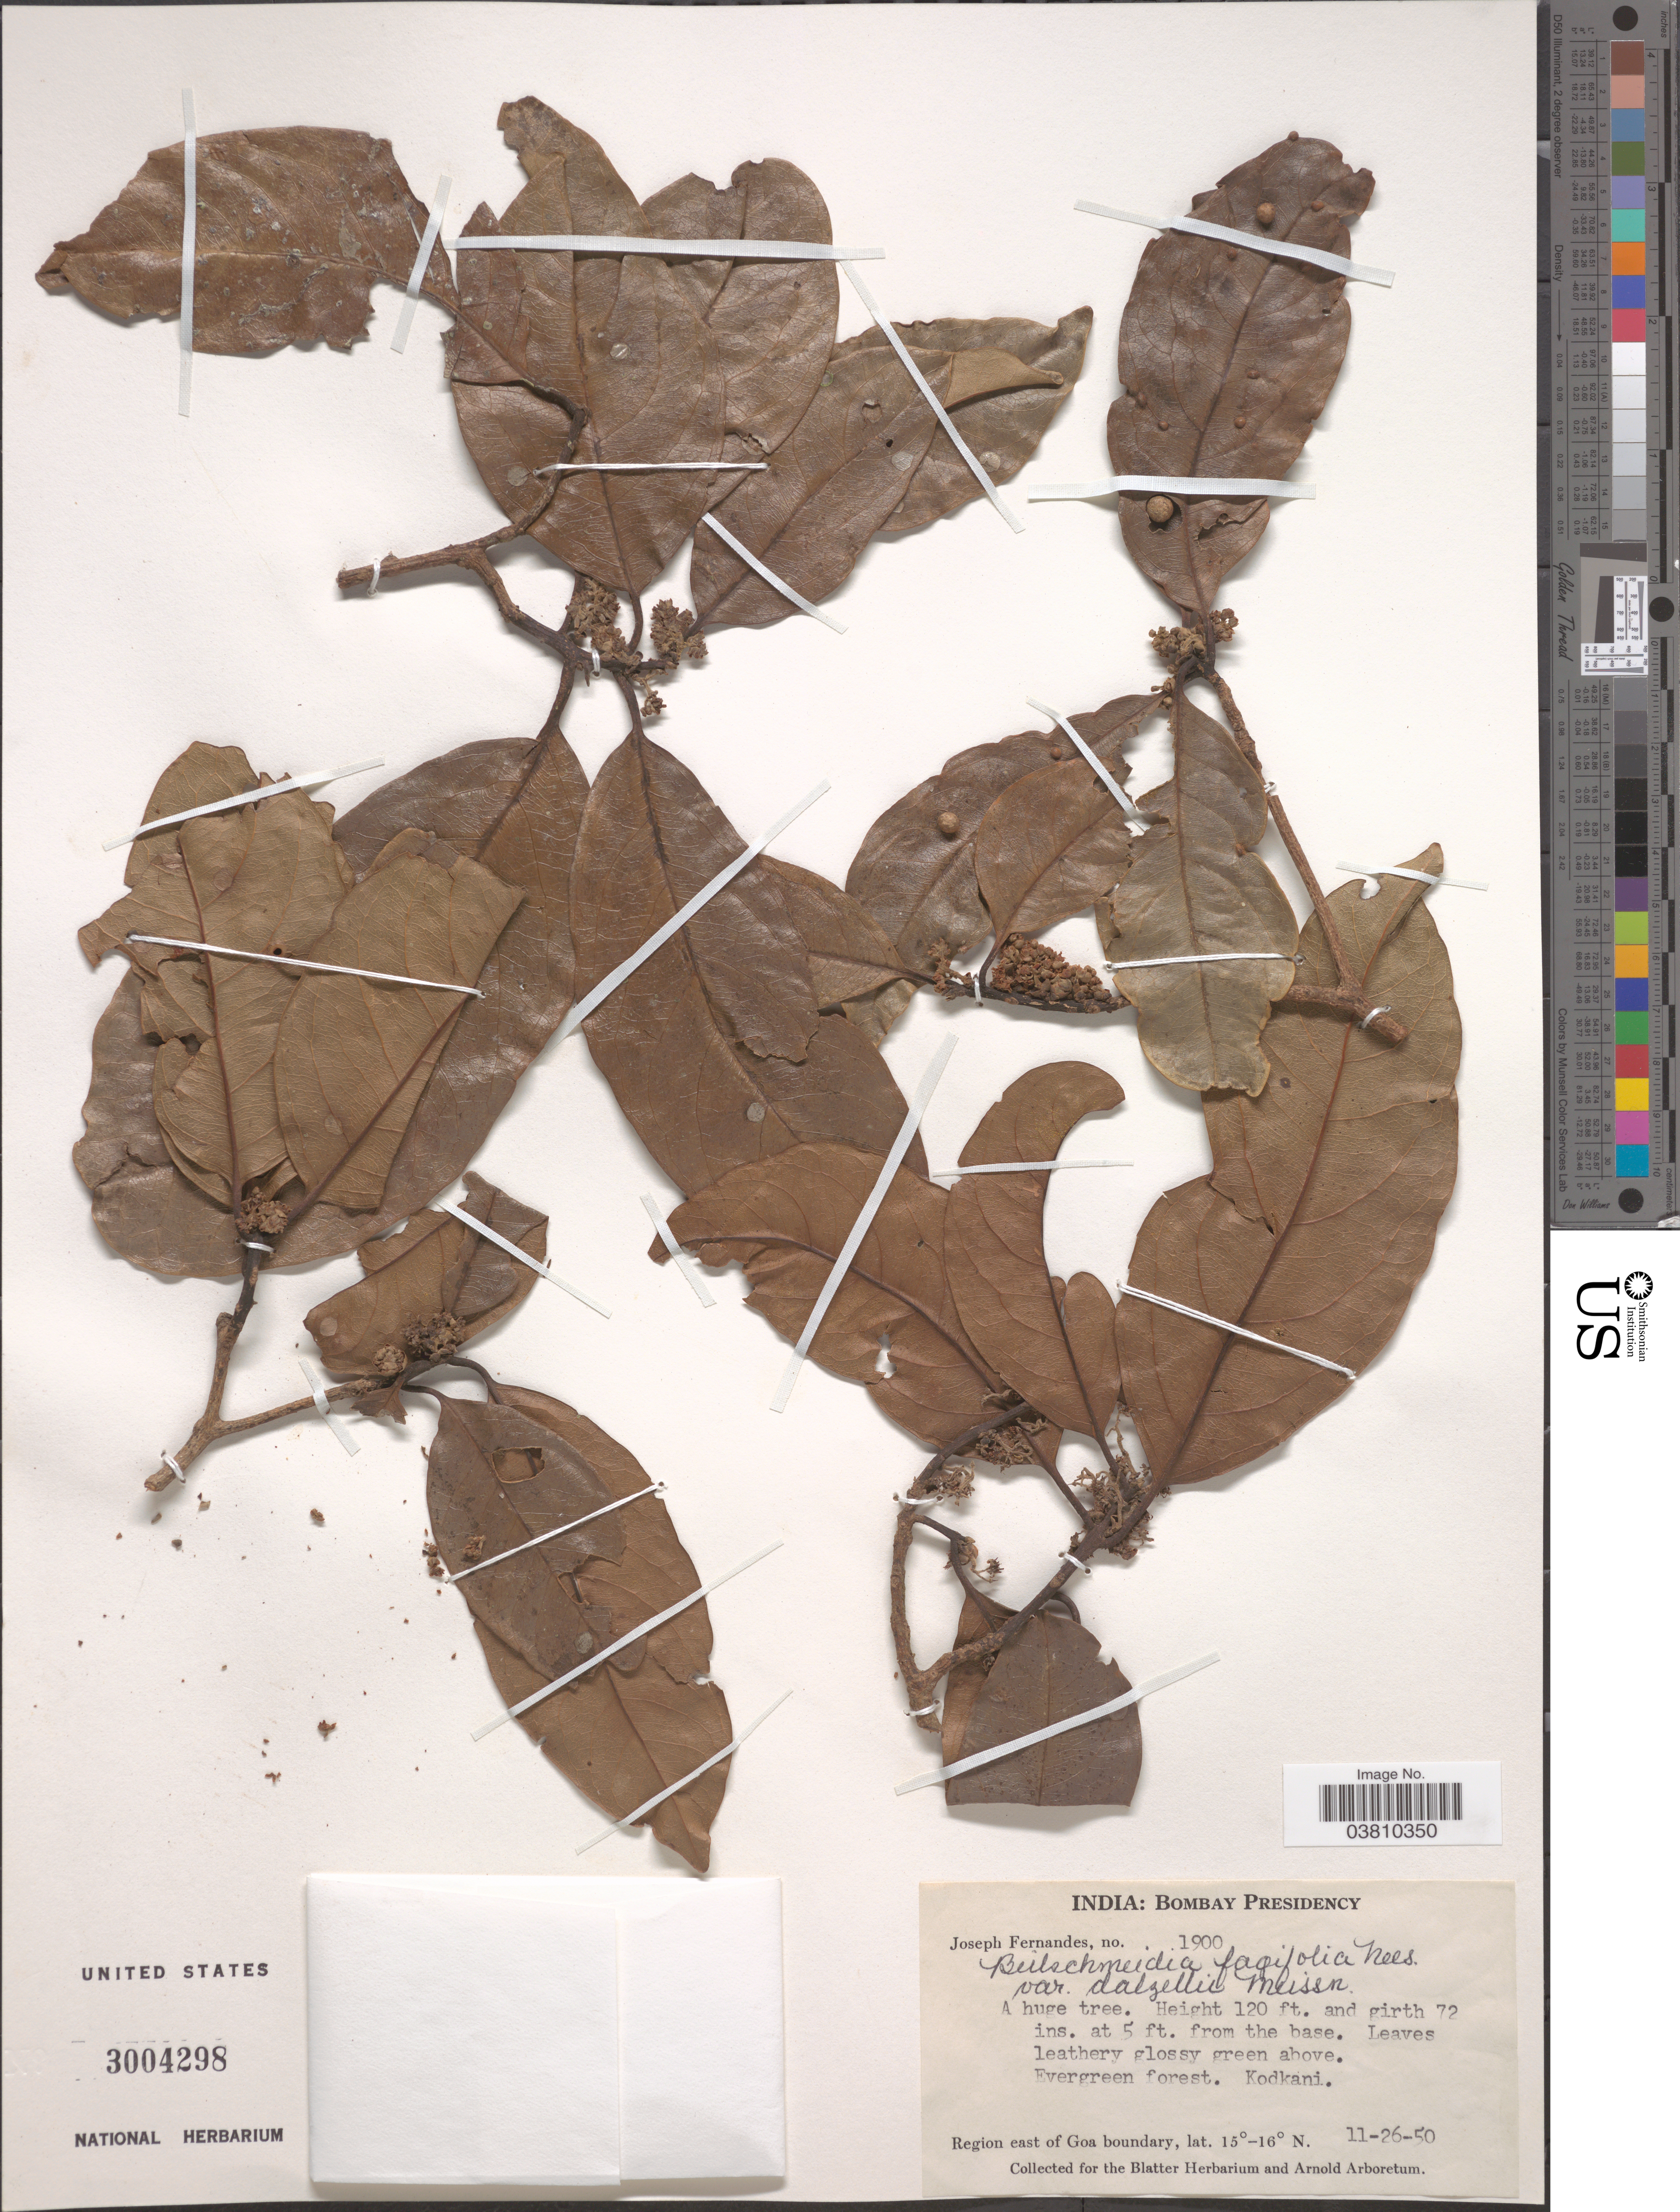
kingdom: Plantae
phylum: Tracheophyta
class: Magnoliopsida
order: Laurales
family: Lauraceae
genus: Beilschmiedia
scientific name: Beilschmiedia fagifolia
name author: Gamble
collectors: J. Fernandes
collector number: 1900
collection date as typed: Transcribed d/m/y: 26/11/50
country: India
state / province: Goa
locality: Bombay Presidency. Evergreen forest. Kodkani. Region east of Goa boundary.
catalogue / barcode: US 3004298